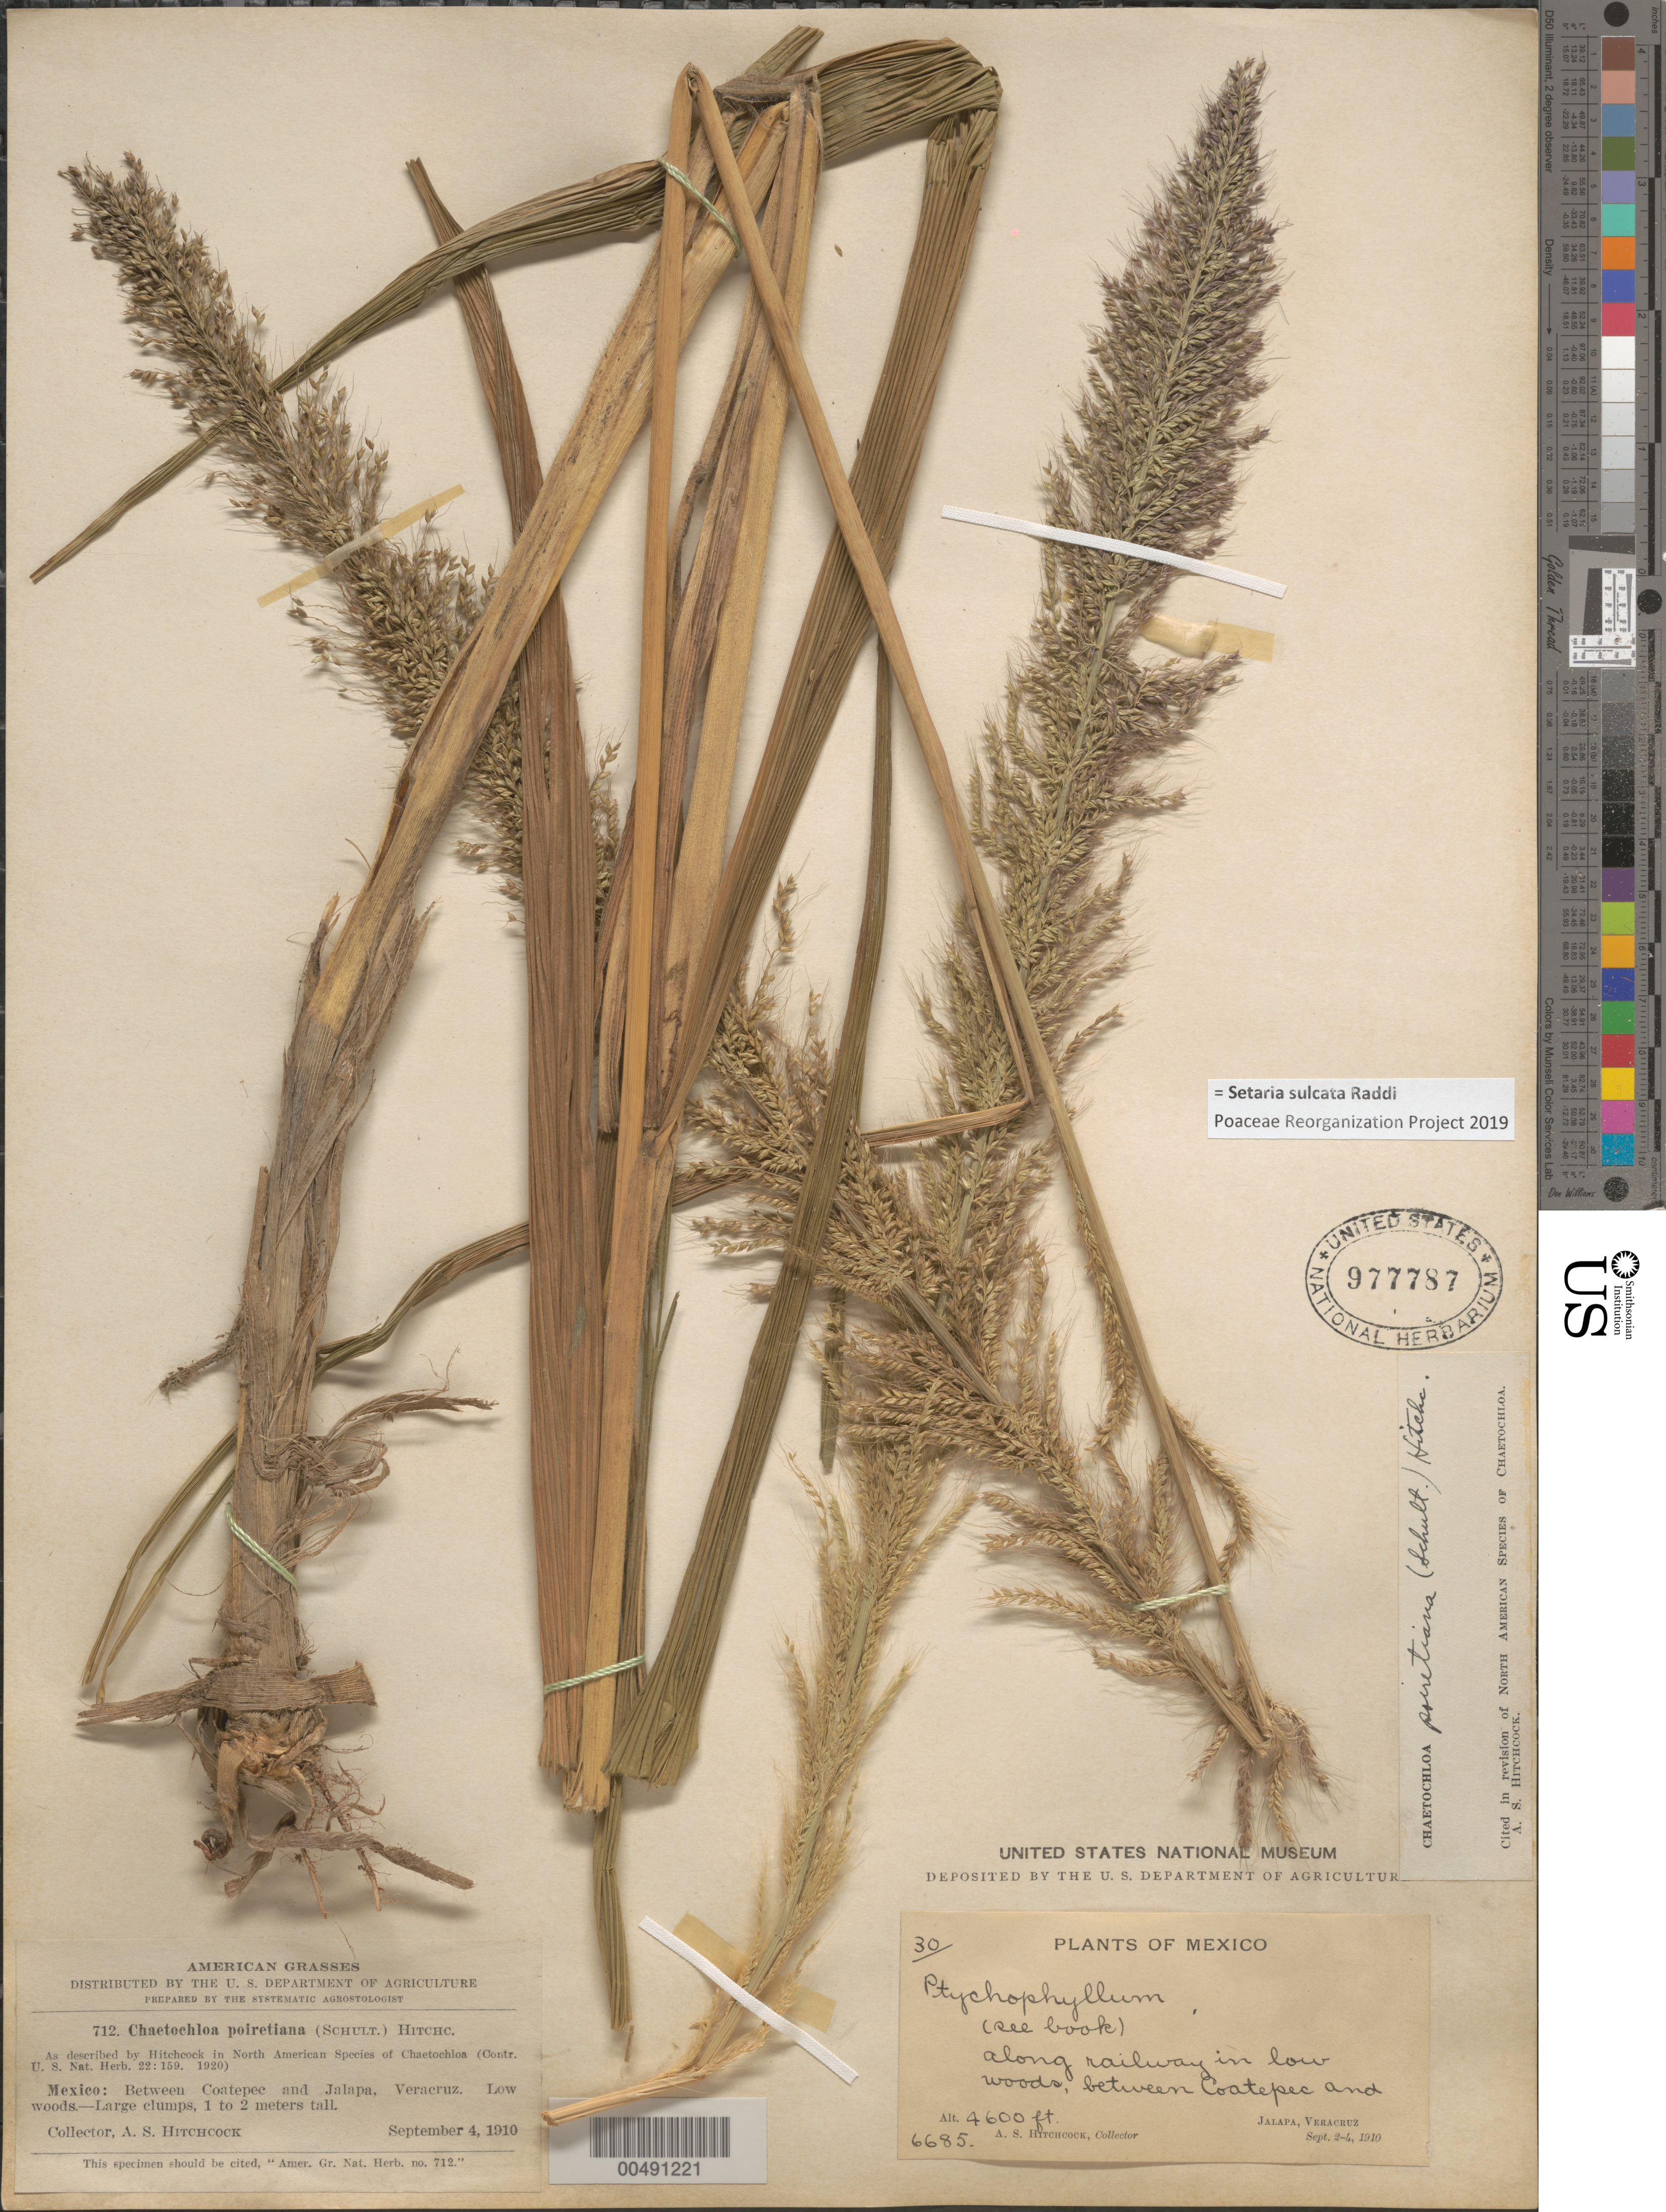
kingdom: Plantae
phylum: Tracheophyta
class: Liliopsida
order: Poales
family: Poaceae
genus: Setaria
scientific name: Setaria poiretiana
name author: (Schult.) Kunth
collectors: A. S. Hitchcock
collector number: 6685/712/30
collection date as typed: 2 Sep 1910 to 4 Sep 1910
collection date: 1910-09-02/1910-09-04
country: Mexico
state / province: Veracruz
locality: Between Coatepec and Jalapa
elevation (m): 1402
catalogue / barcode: US 977787